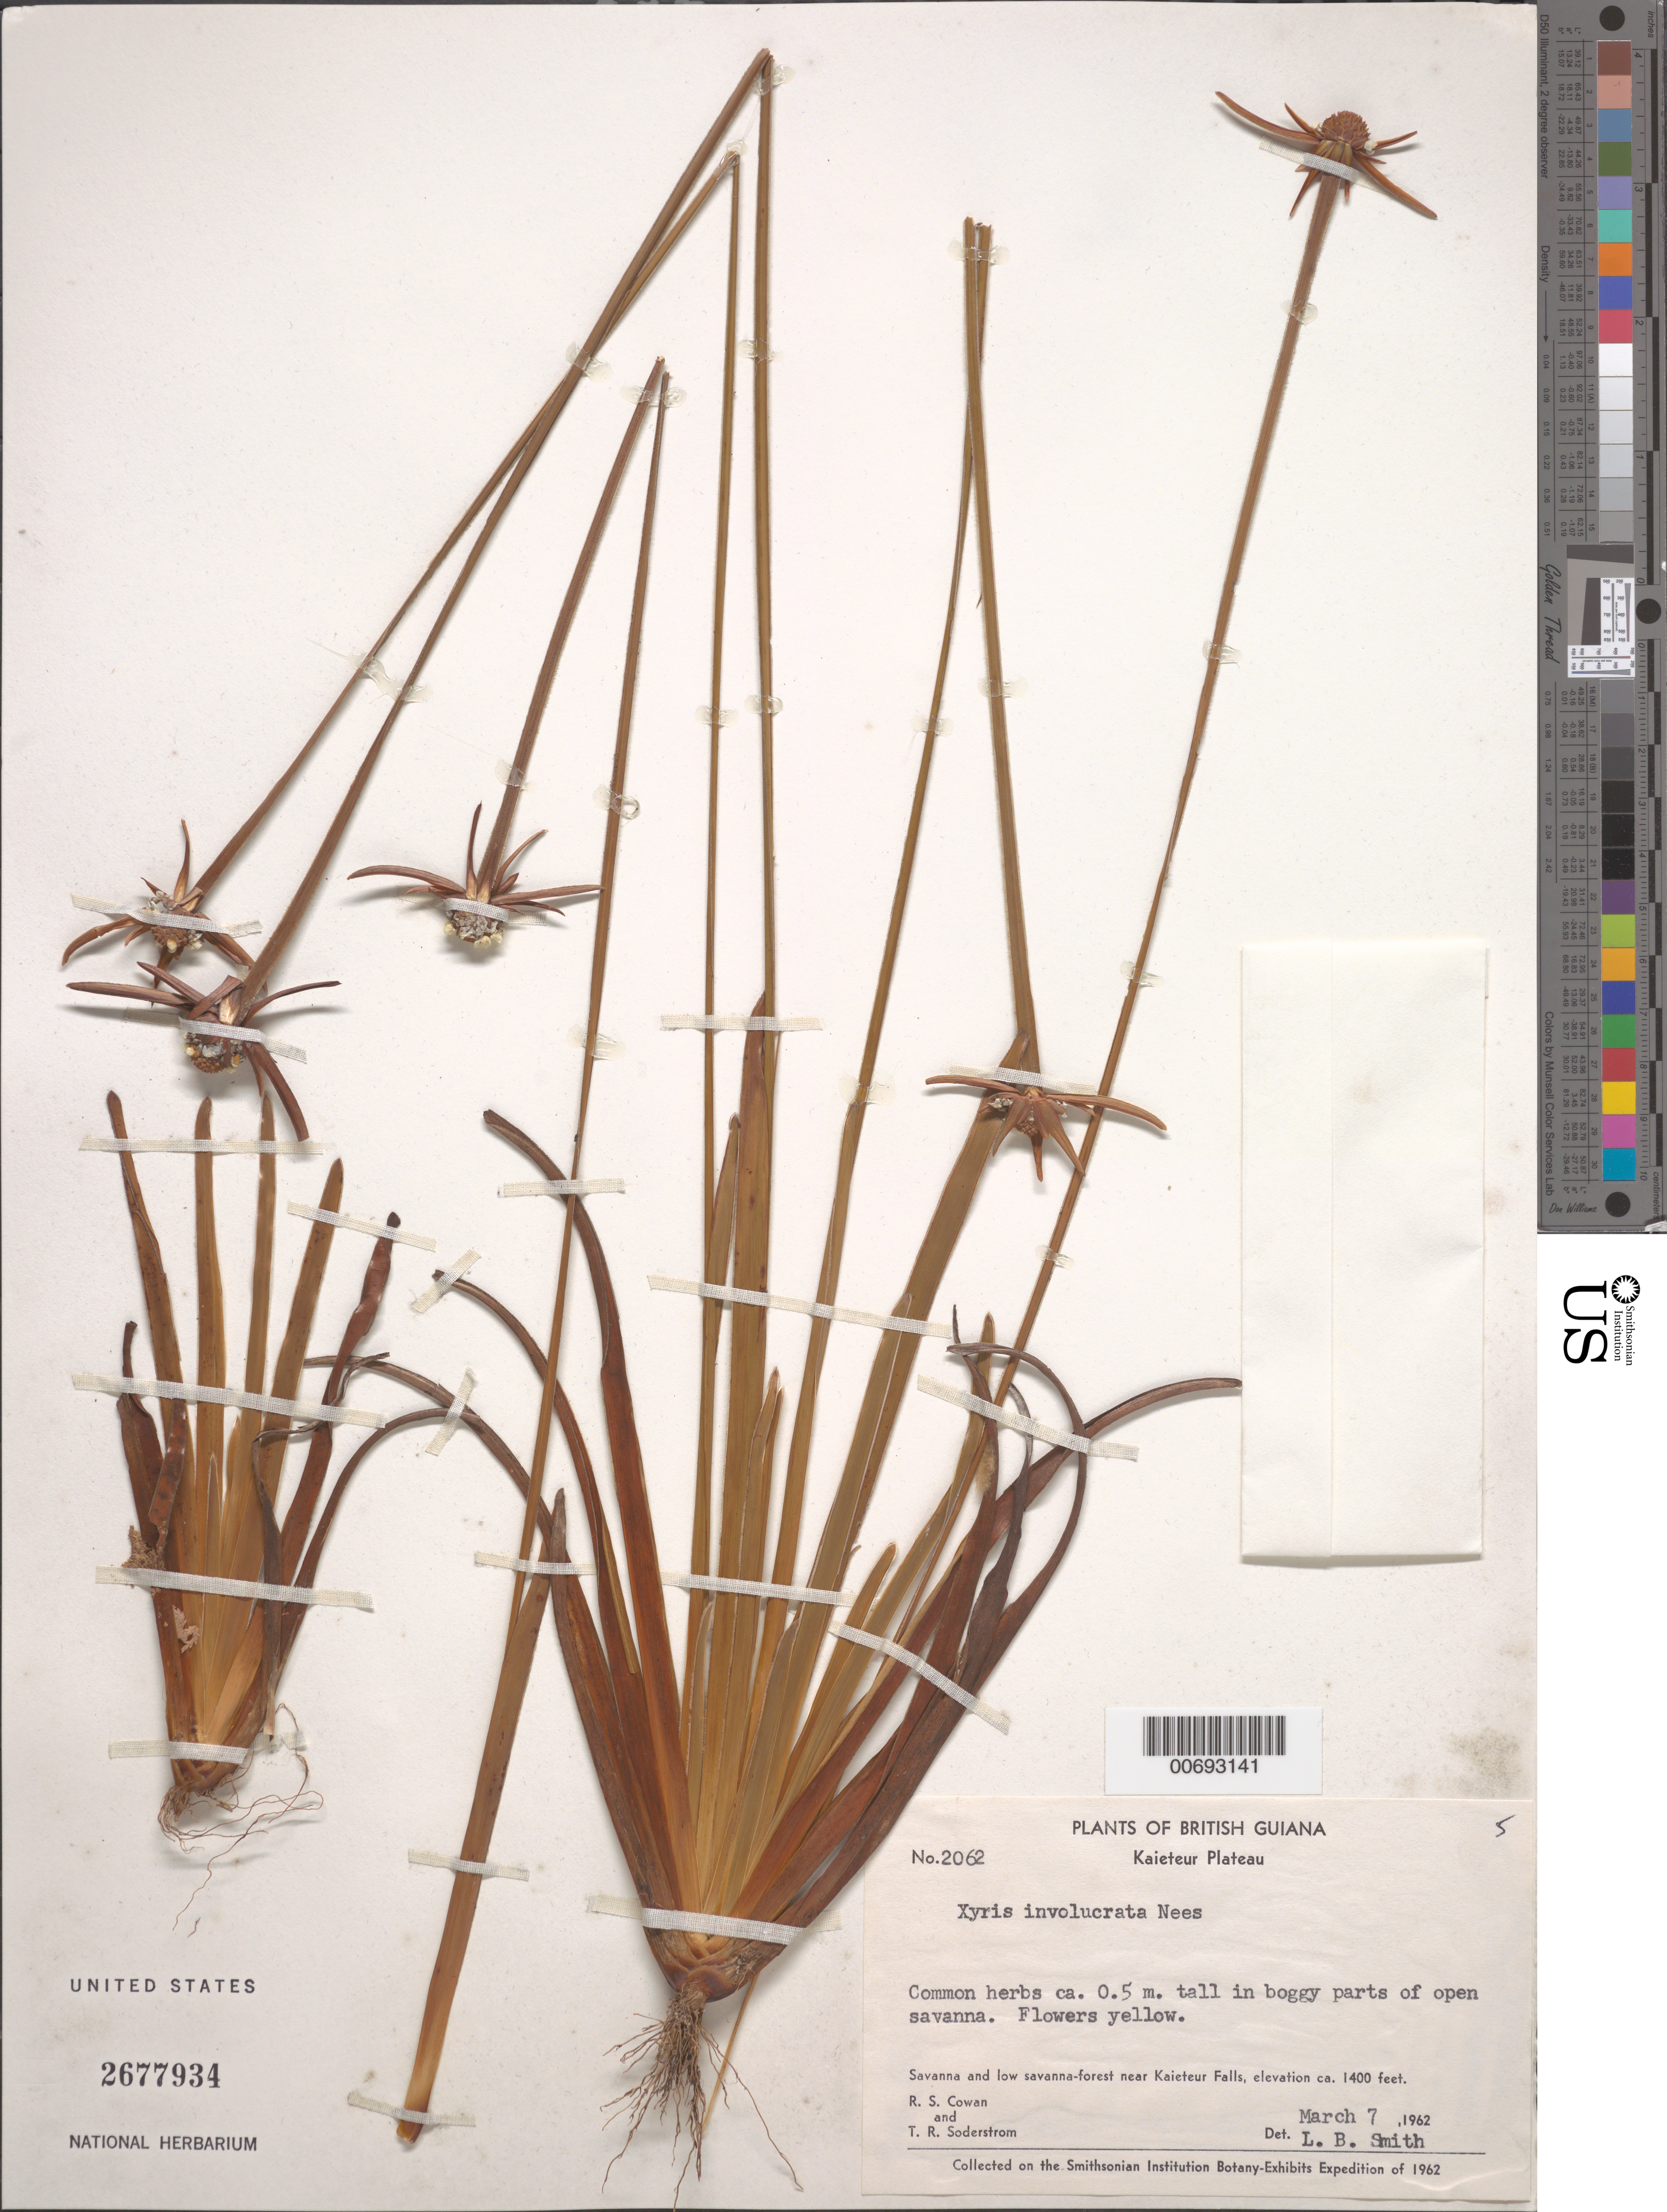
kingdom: Plantae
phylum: Tracheophyta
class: Liliopsida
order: Poales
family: Xyridaceae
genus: Xyris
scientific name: Xyris involucrata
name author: Nees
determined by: Smith, Lyman B., (US), NMNH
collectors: R. S. Cowan & T. R. Soderstrom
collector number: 2062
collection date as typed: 7-Mar-62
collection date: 1962-03-07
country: Guyana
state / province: Potaro-Siparuni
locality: Kaieteur Plateau, near Kaieteur Falls to Mure-Mure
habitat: Open savanna, on boggy parts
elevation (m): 427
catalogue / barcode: US 2677934